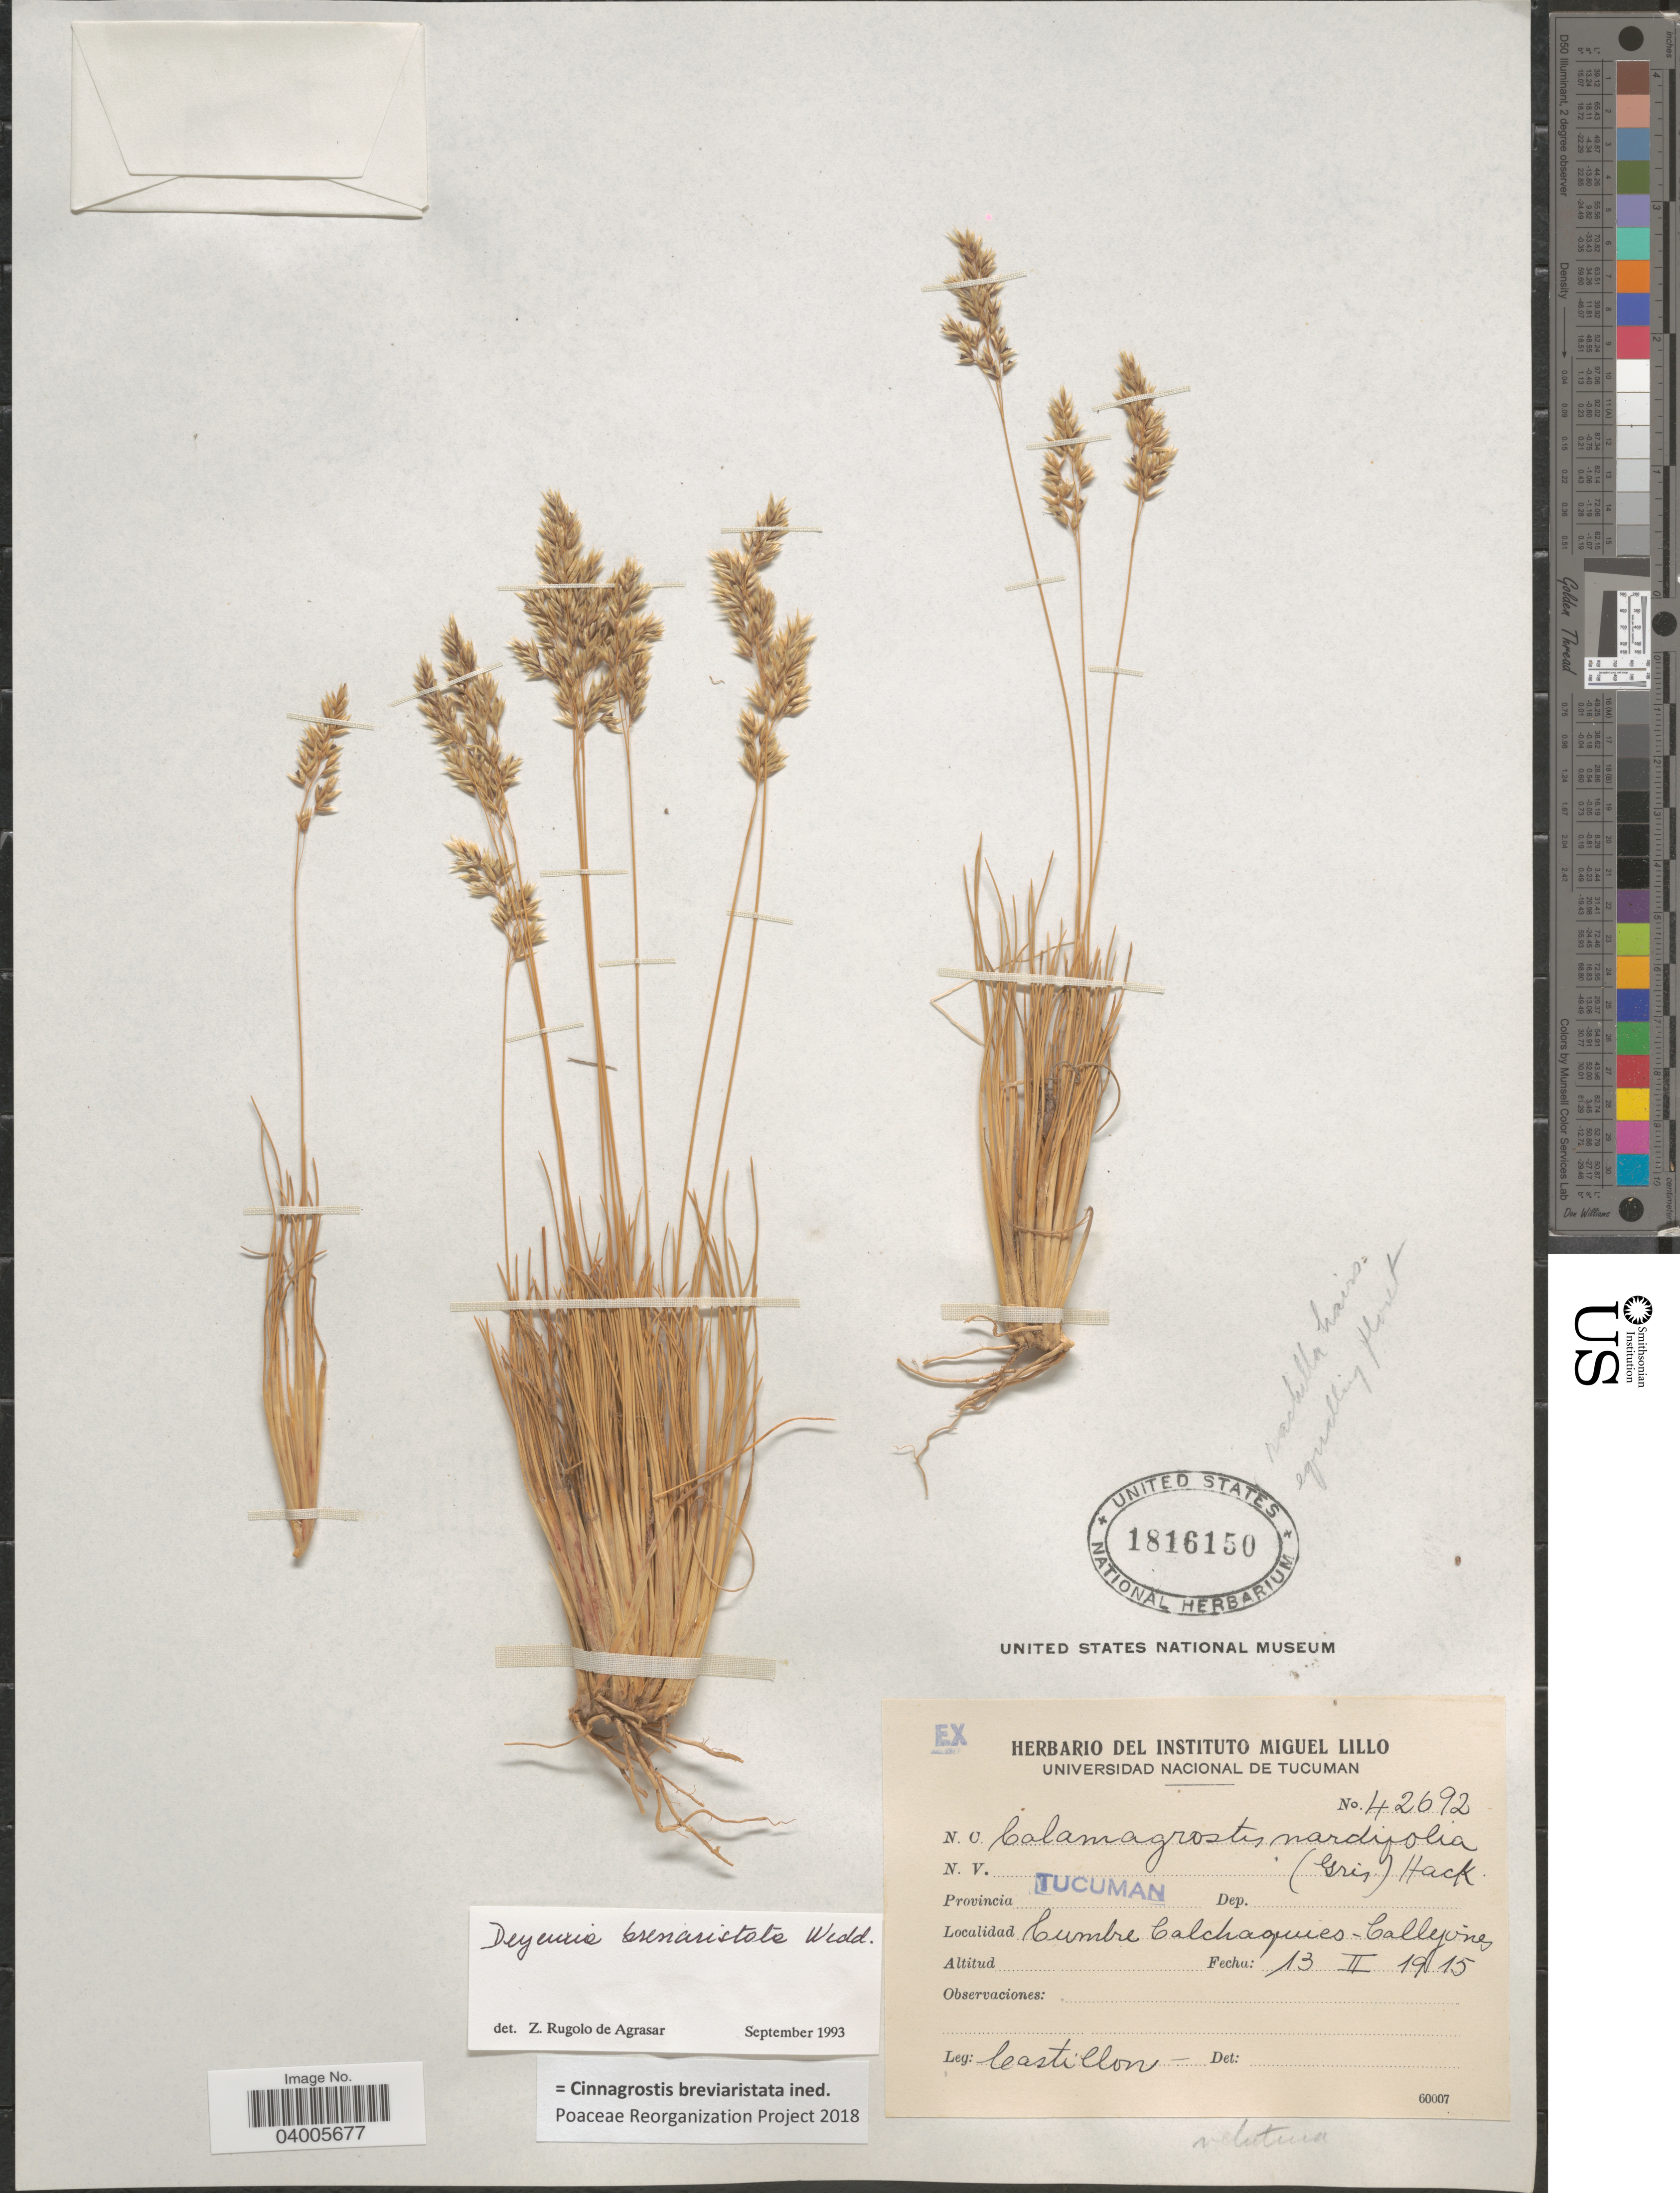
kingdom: Plantae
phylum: Tracheophyta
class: Liliopsida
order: Poales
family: Poaceae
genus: Cinnagrostis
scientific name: Cinnagrostis breviaristata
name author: (Wedd.) P.M. Peterson et al.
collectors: Castillon, --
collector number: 42692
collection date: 1915-02-13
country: Argentina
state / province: Tucuman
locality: Cumbre Calchaquies-Callejones.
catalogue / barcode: US 1816150